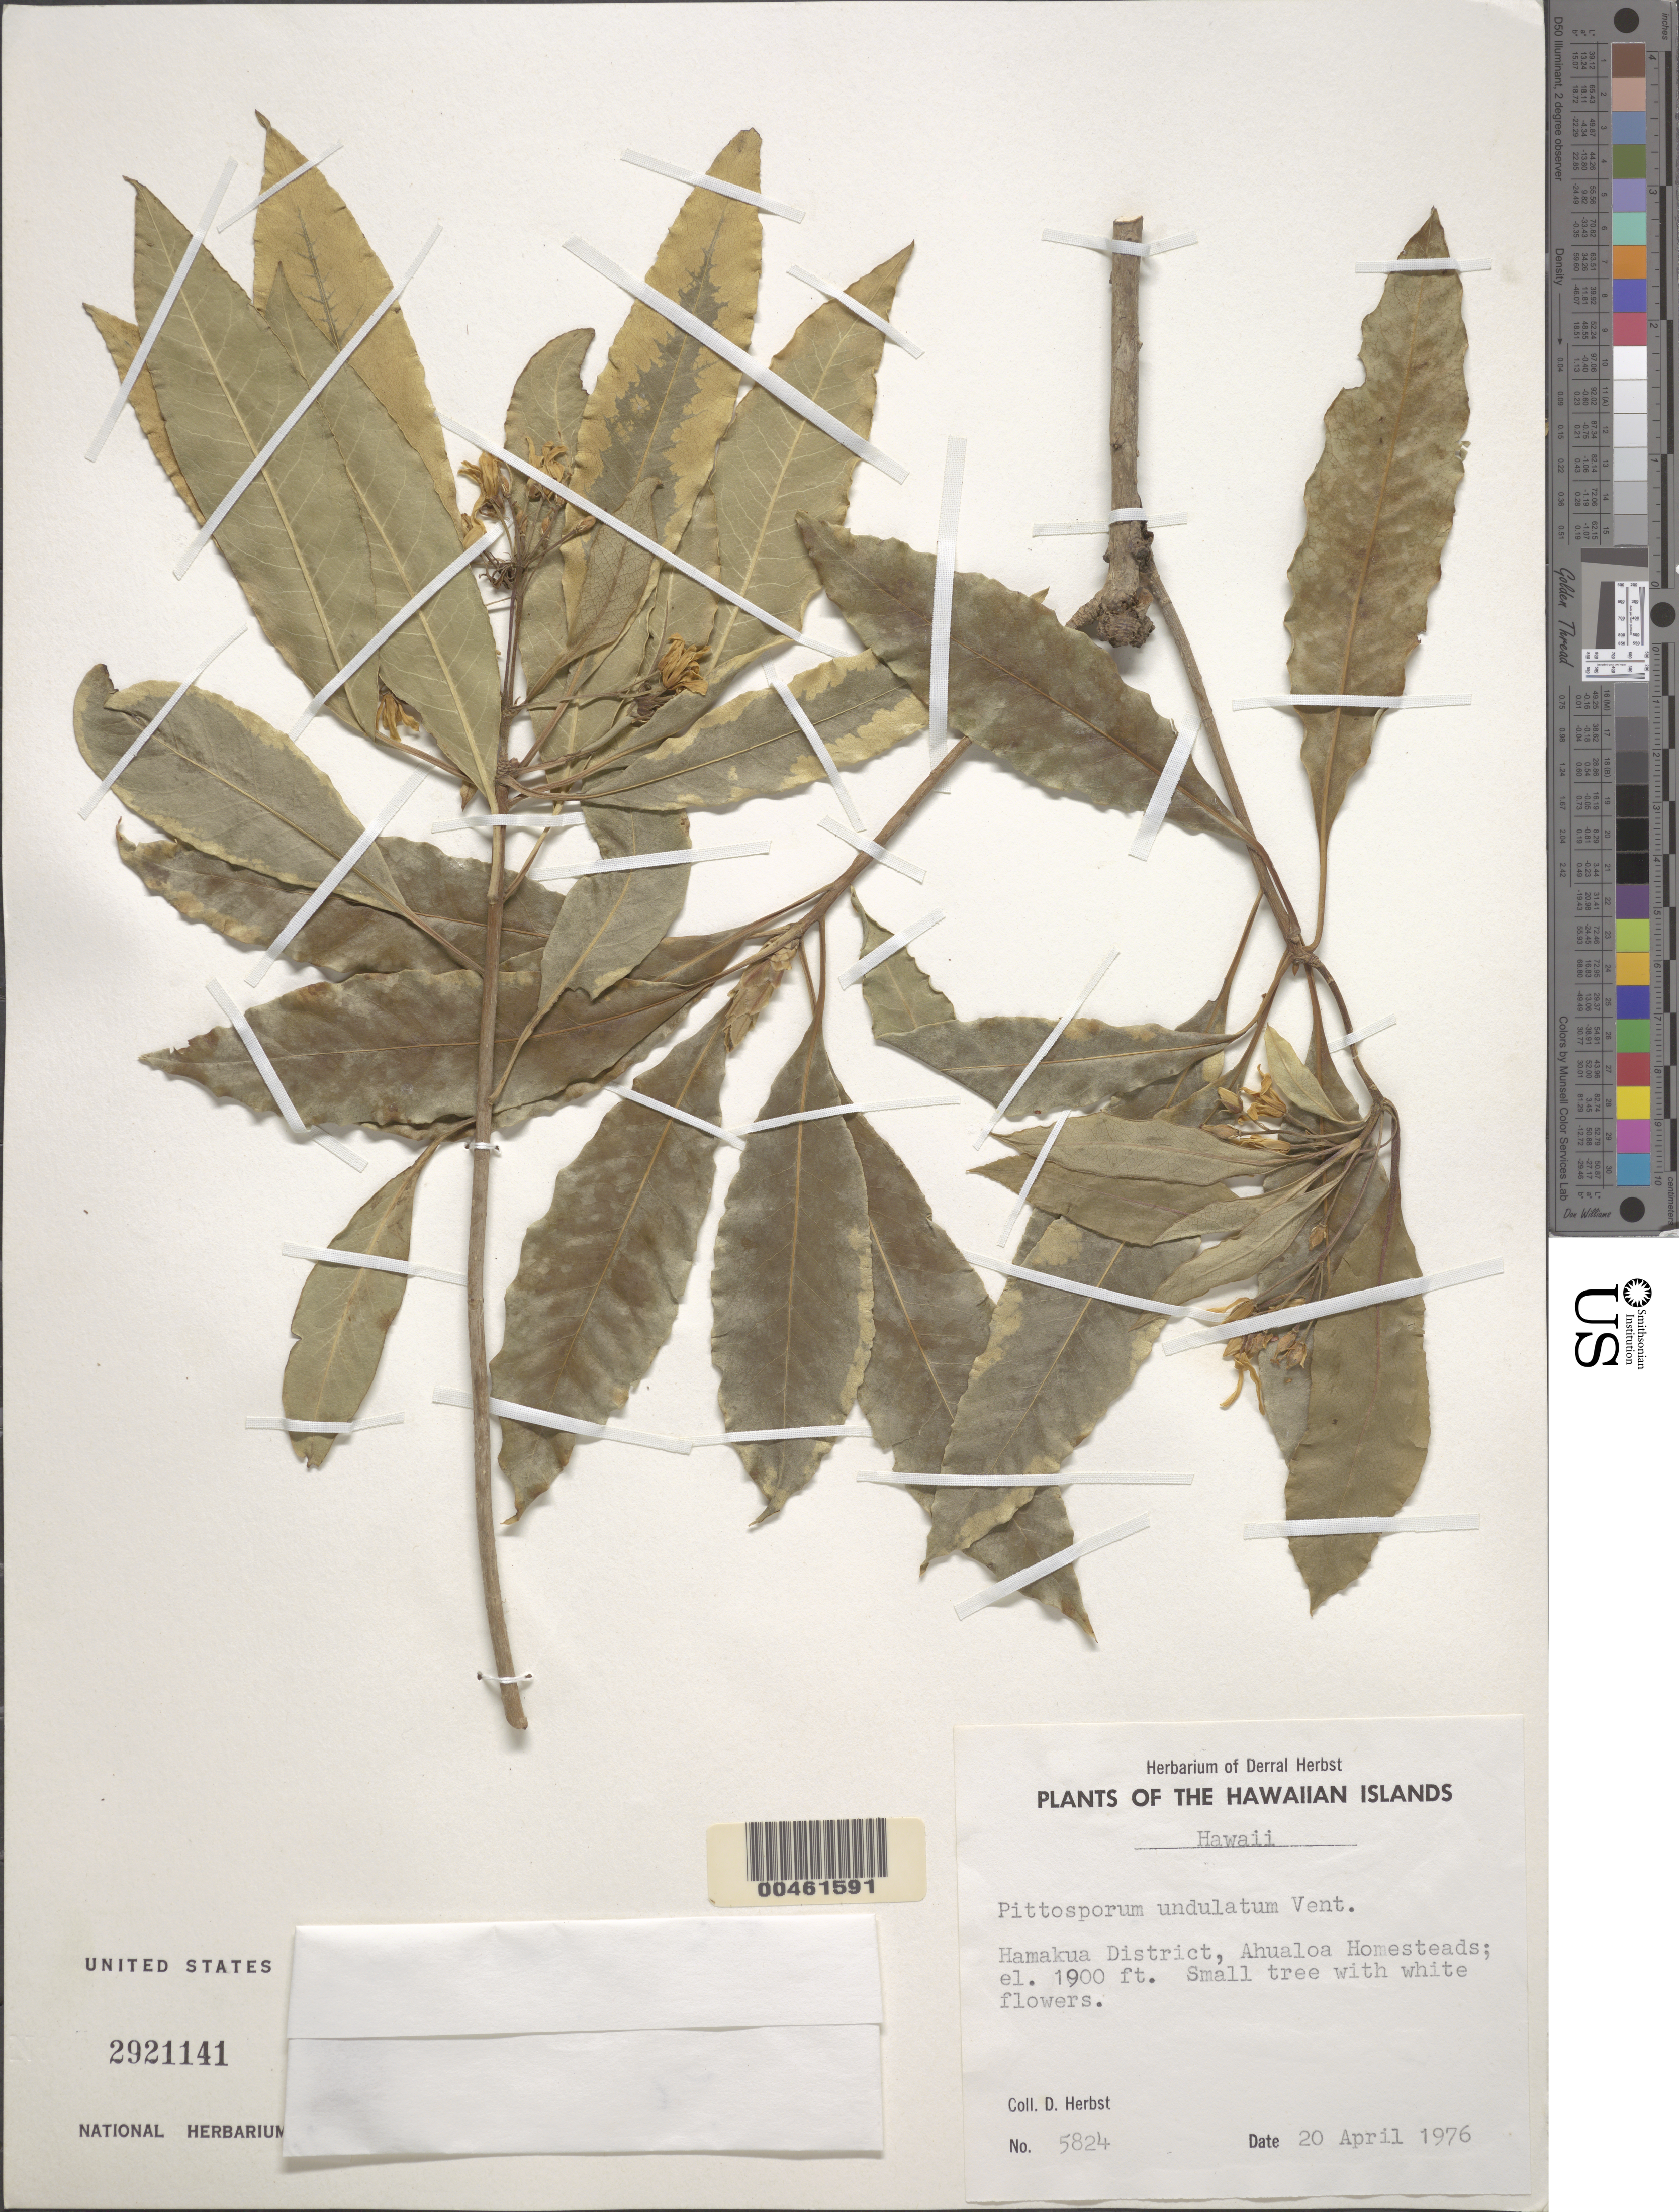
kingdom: Plantae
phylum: Tracheophyta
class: Magnoliopsida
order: Apiales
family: Pittosporaceae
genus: Pittosporum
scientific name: Pittosporum undulatum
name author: Vent.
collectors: D. R. Herbst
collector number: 5824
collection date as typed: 20 Apr 1976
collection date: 1976-04-20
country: United States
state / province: Hawaii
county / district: Hawaii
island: Hawaii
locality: Hamakua District, Ahualoa Homesteads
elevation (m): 579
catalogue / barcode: US 2921141